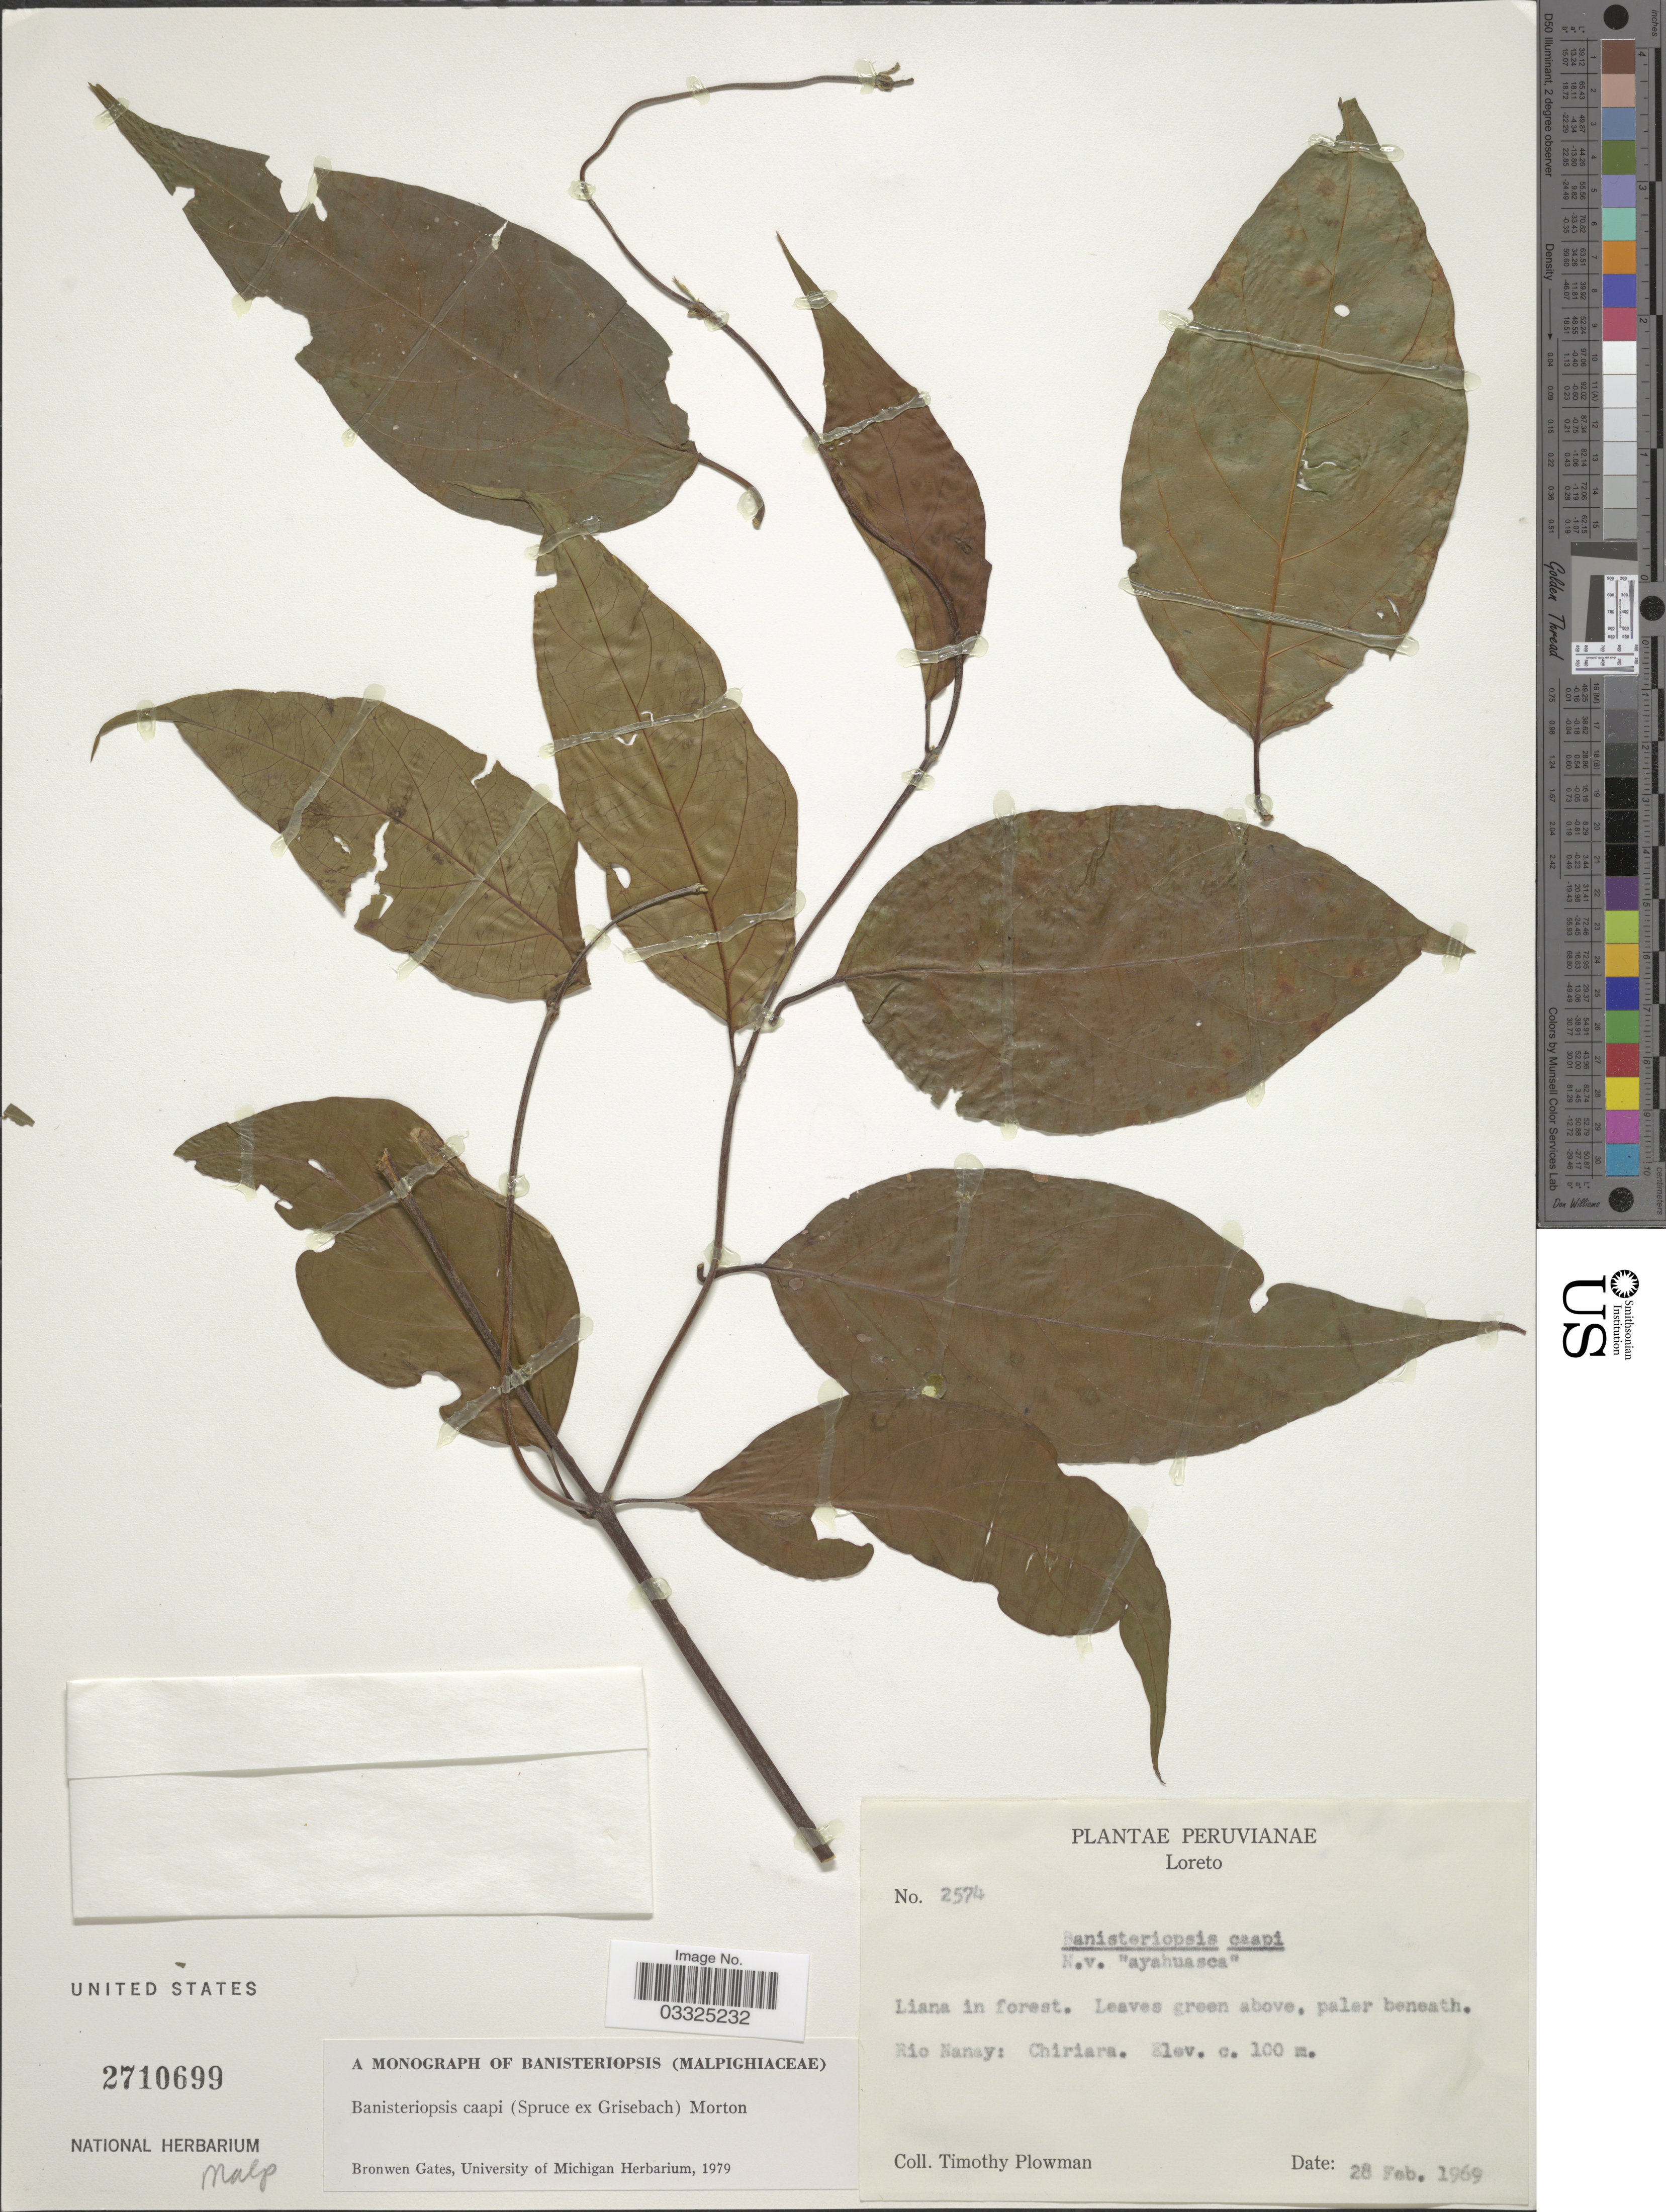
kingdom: Plantae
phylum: Tracheophyta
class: Magnoliopsida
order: Malpighiales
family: Malpighiaceae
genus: Banisteriopsis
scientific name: Banisteriopsis caapi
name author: (Spruce ex Griseb.) C.V. Morton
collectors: T. Plowman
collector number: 2574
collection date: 1969-02-28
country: Peru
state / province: Loreto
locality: Rio Nanay: Chiriara.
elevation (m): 100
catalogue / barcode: US 2710699